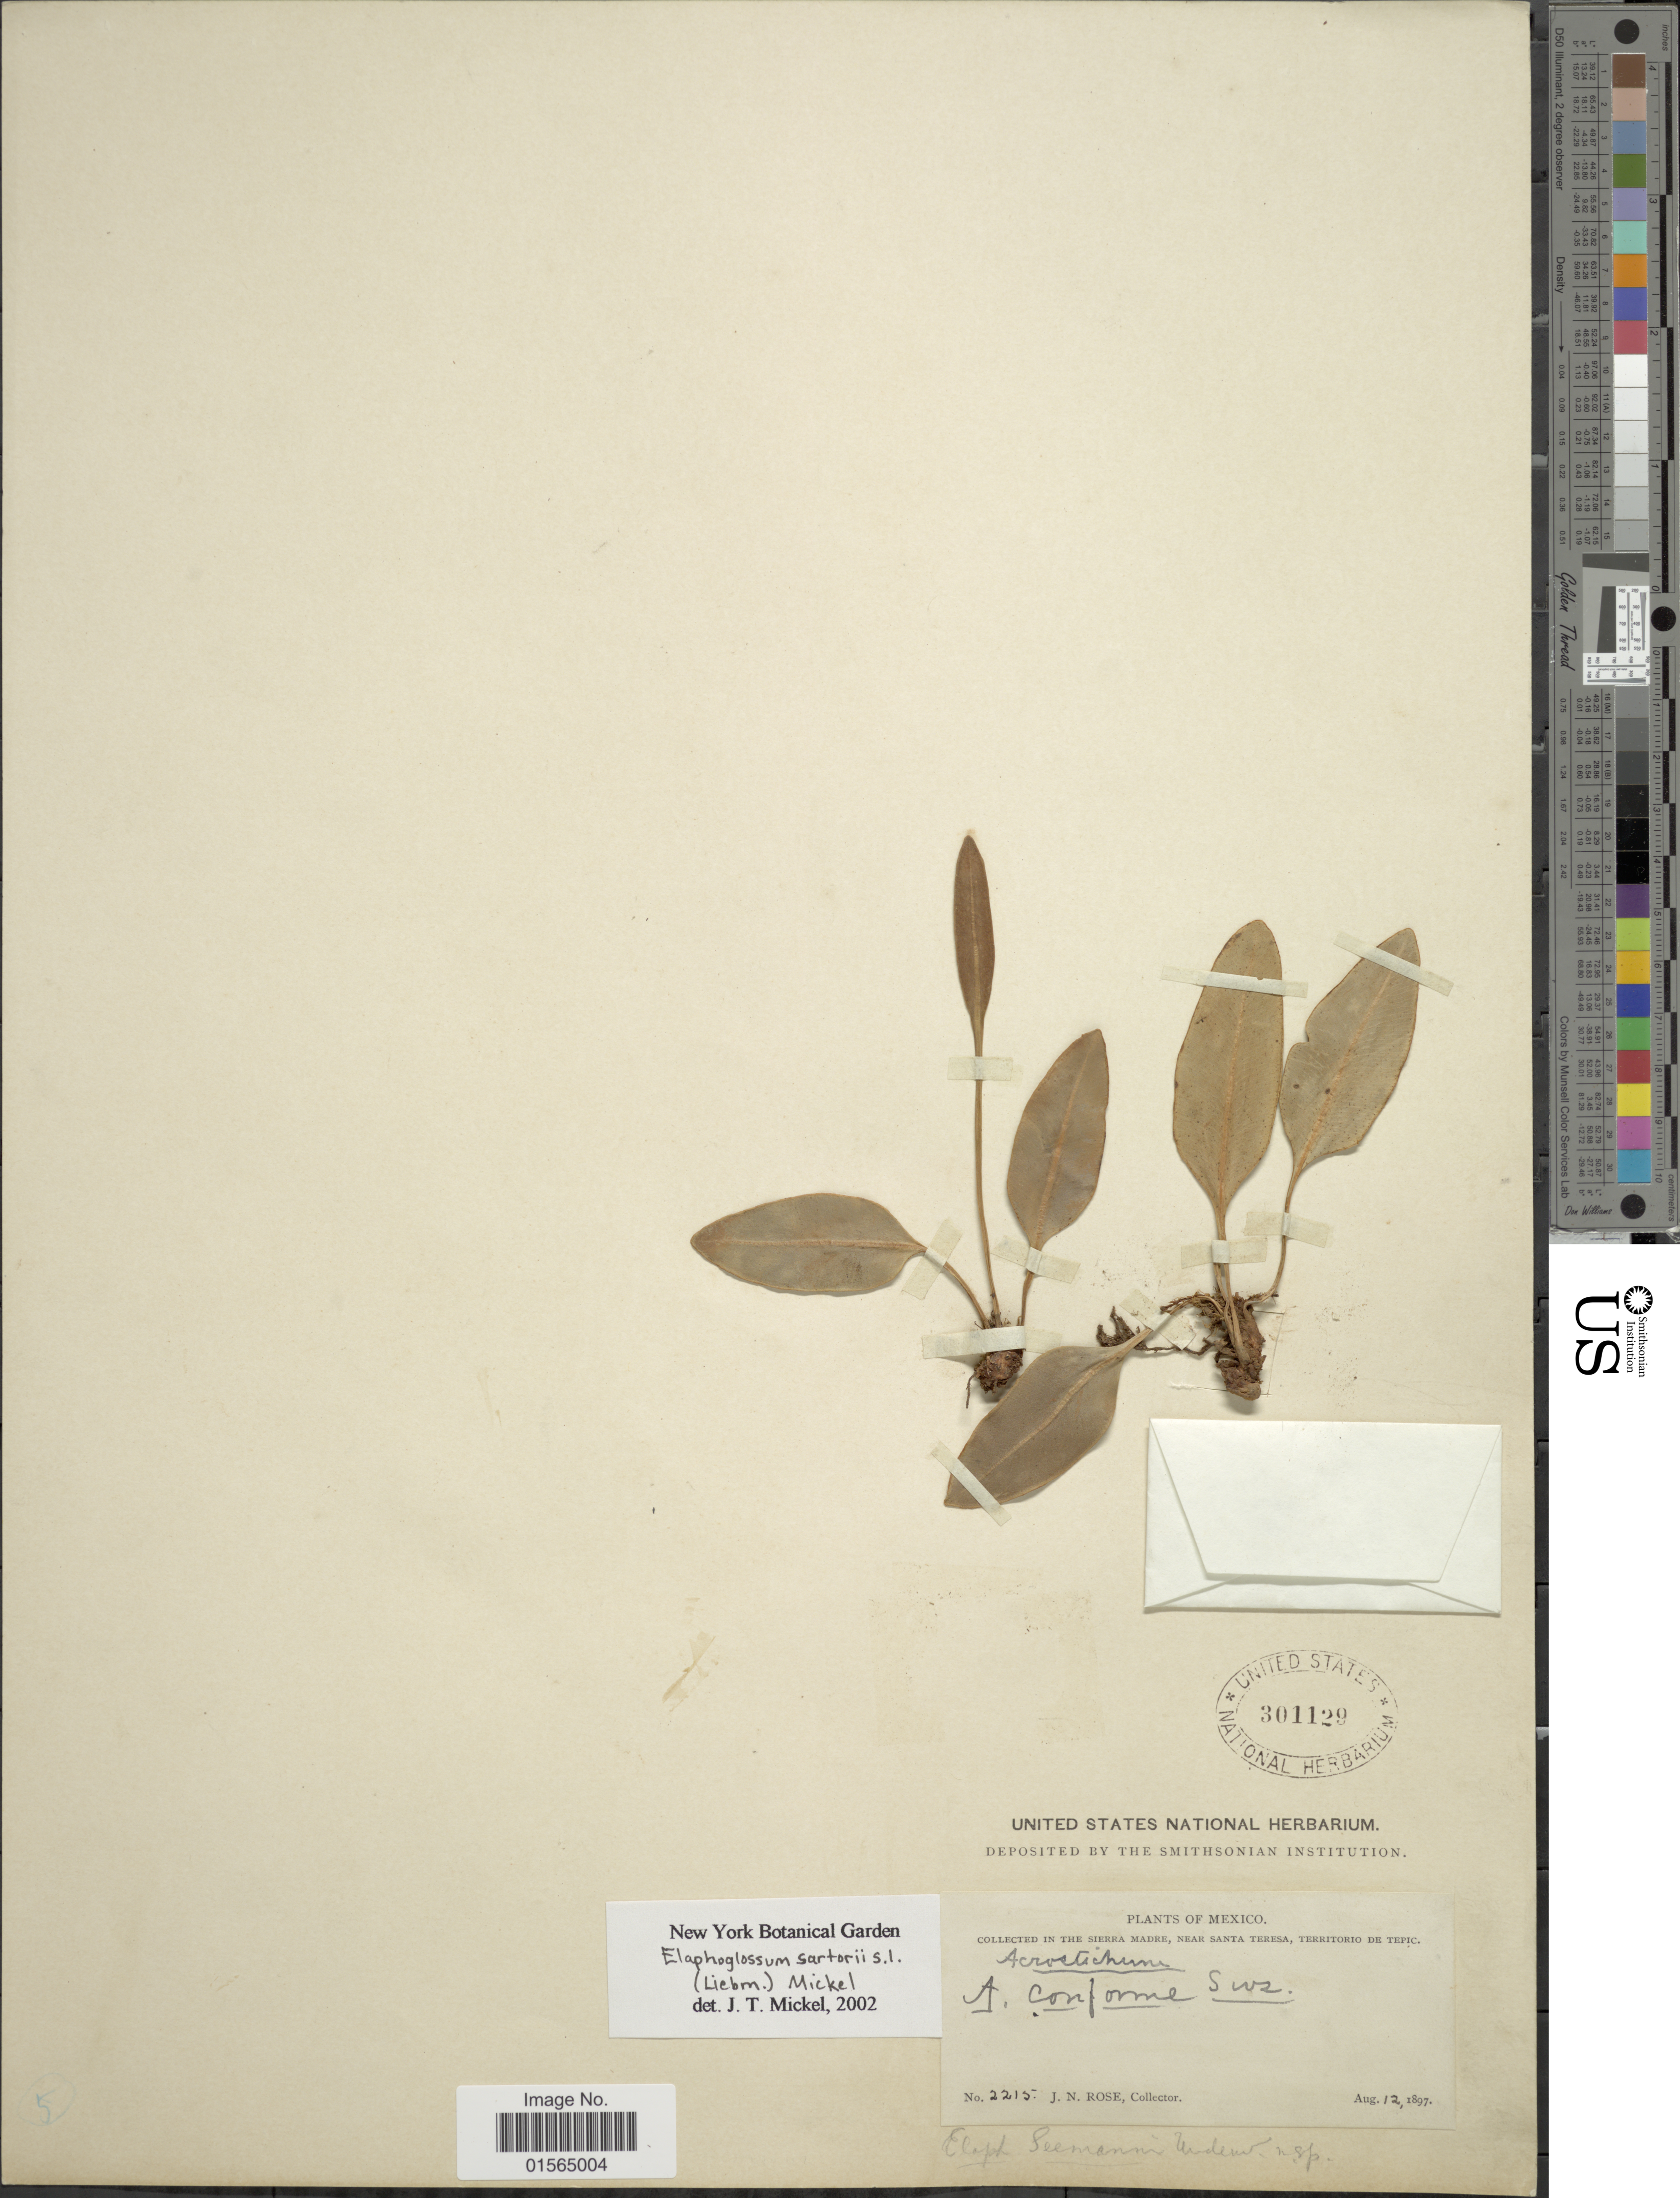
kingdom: Plantae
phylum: Tracheophyta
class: Polypodiopsida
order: Polypodiales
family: Dryopteridaceae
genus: Elaphoglossum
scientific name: Elaphoglossum sartorii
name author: (Liebm.) Mickel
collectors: J. N. Rose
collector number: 2215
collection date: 1897-08-12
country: Mexico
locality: Sierra Madre, near Santa Teresa, Territorio de Tepic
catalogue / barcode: US 301129